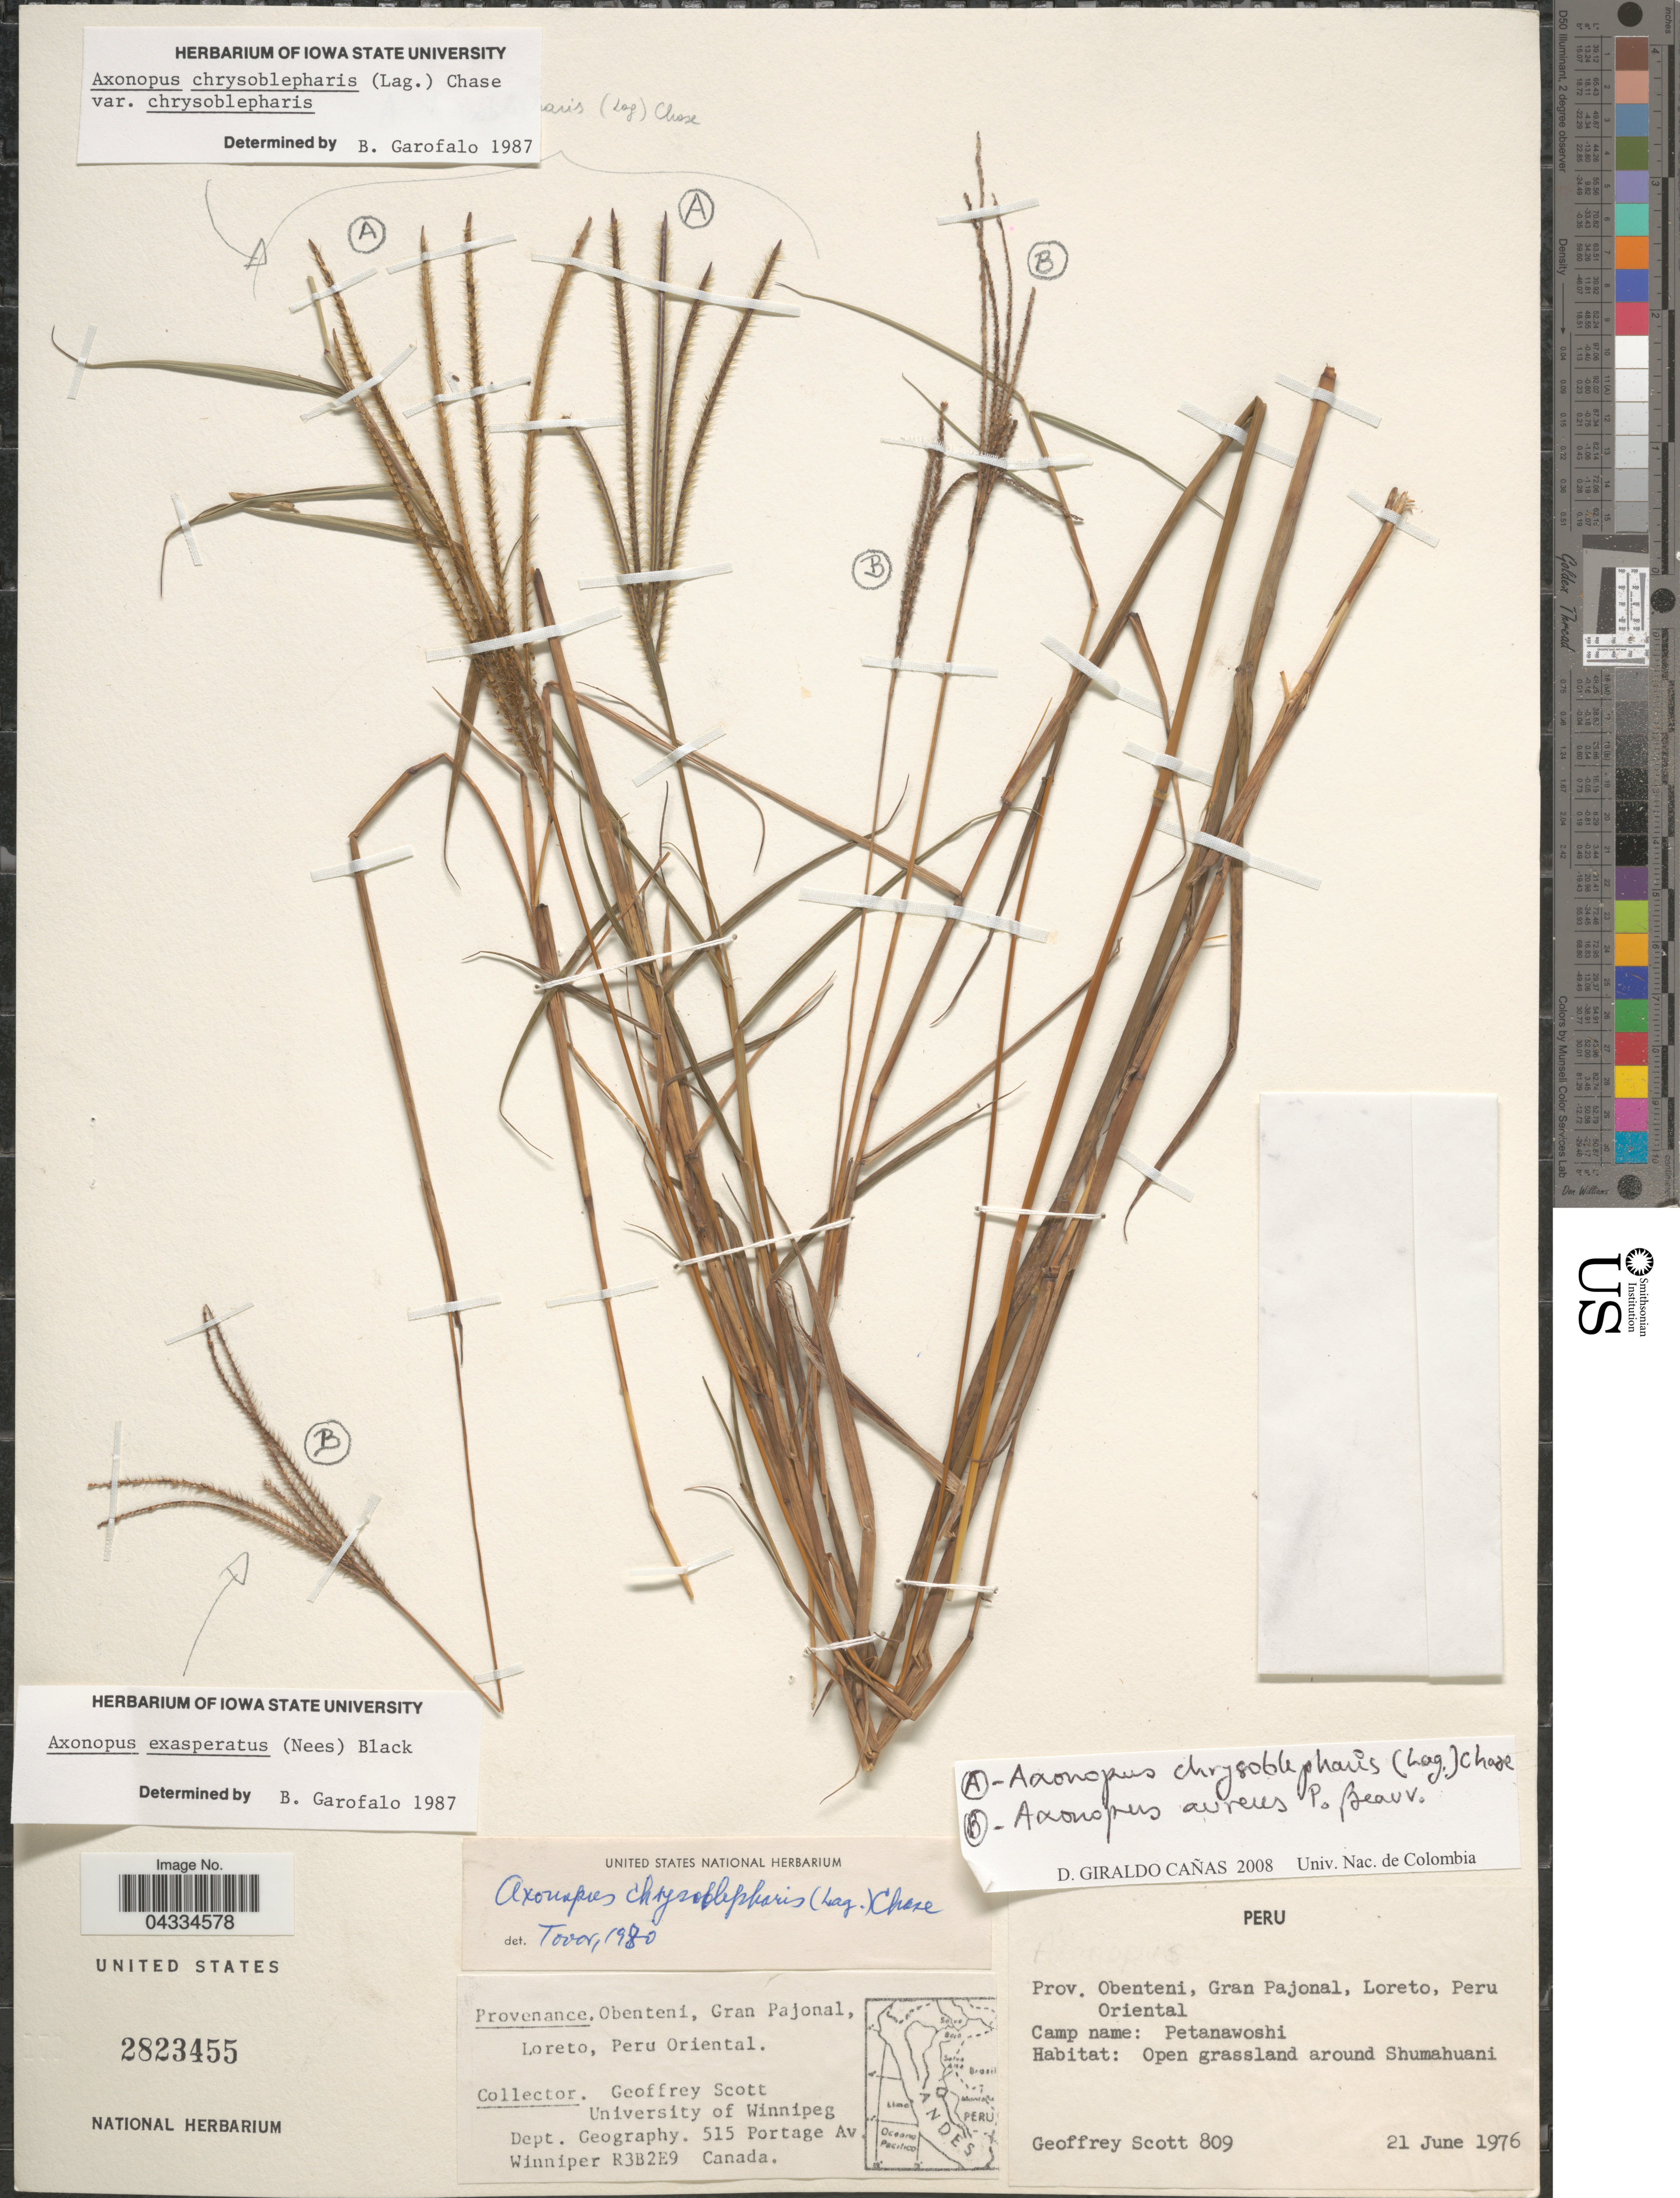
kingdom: Plantae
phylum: Tracheophyta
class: Liliopsida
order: Poales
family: Poaceae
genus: Axonopus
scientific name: Axonopus aureus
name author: P. Beauv.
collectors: G. Scott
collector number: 809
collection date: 1976-06-21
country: Peru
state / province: Loreto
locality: Prov. Obenteni, Gran Pajonal, Peru Oriental. Around Shumahuani.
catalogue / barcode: US 2823455